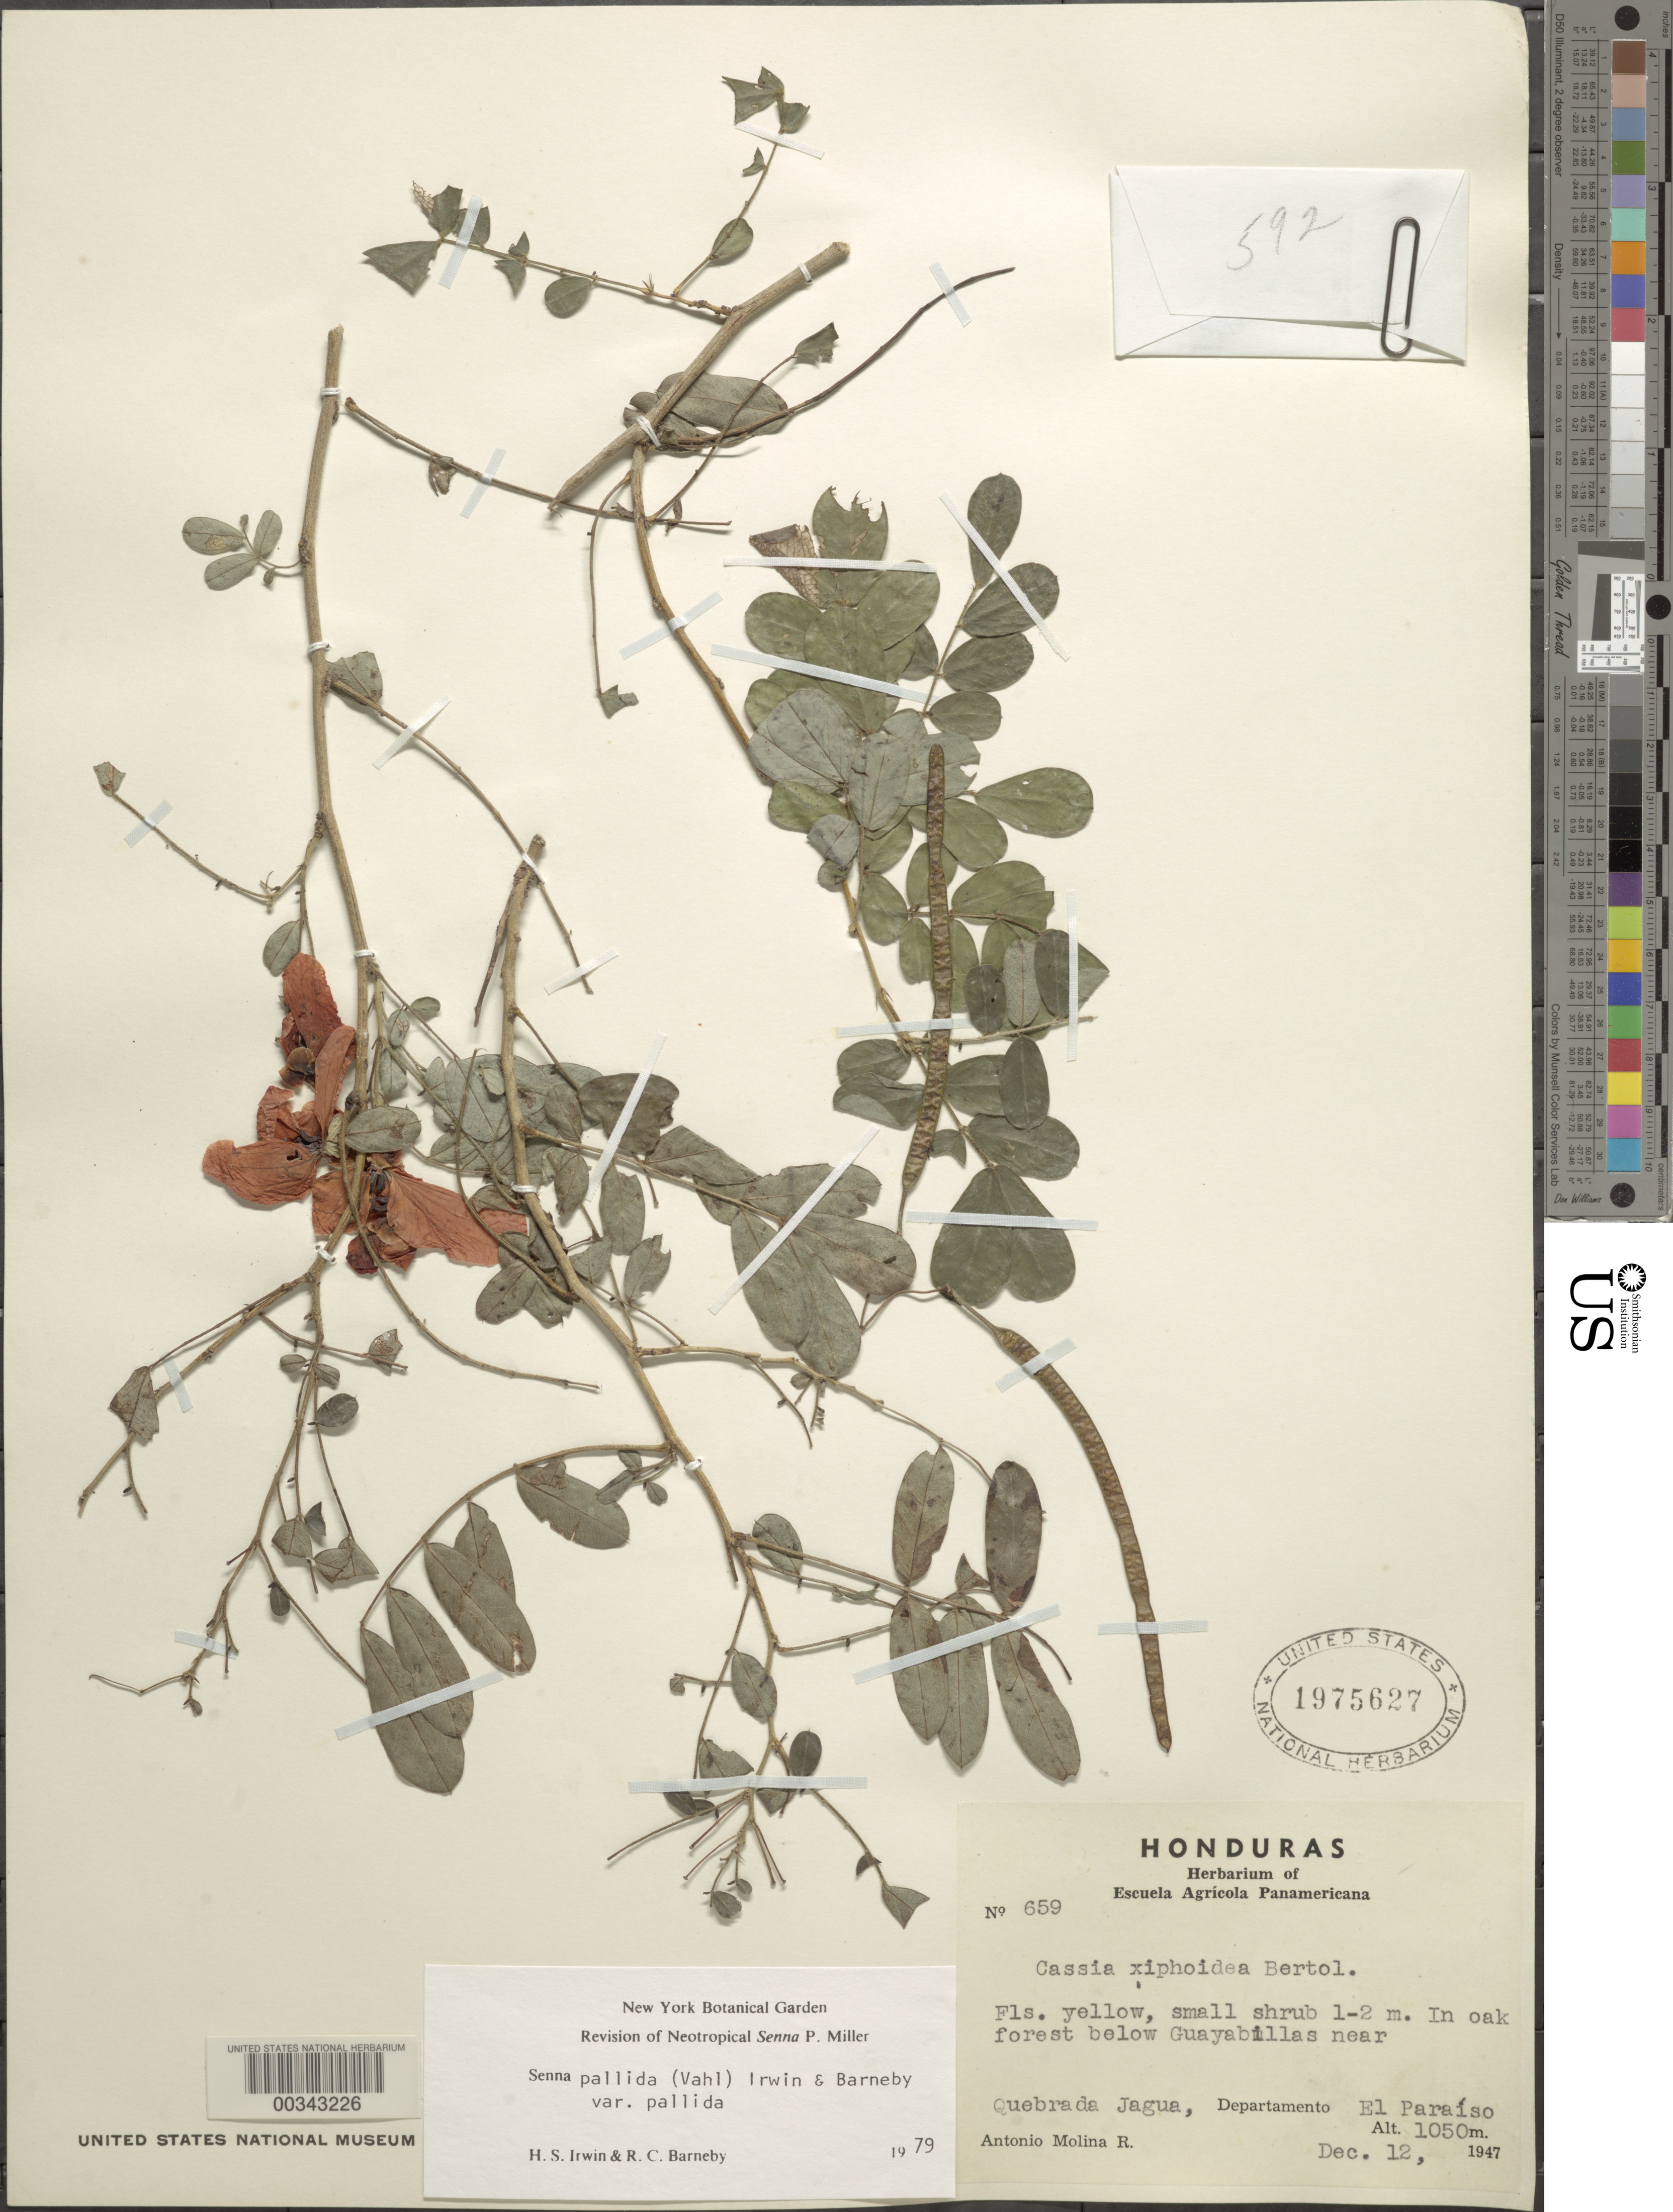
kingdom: Plantae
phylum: Tracheophyta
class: Magnoliopsida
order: Fabales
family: Fabaceae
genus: Senna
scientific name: Senna pallida var. pallida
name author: (Vahl) H.S. Irwin & Barneby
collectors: A. Molina R.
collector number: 659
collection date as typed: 12 Dec 1947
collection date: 1947-12-12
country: Honduras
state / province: El Paraíso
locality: Below Guayabillas near Quebrada Jagua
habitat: In oak forest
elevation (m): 1050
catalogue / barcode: US 1975627